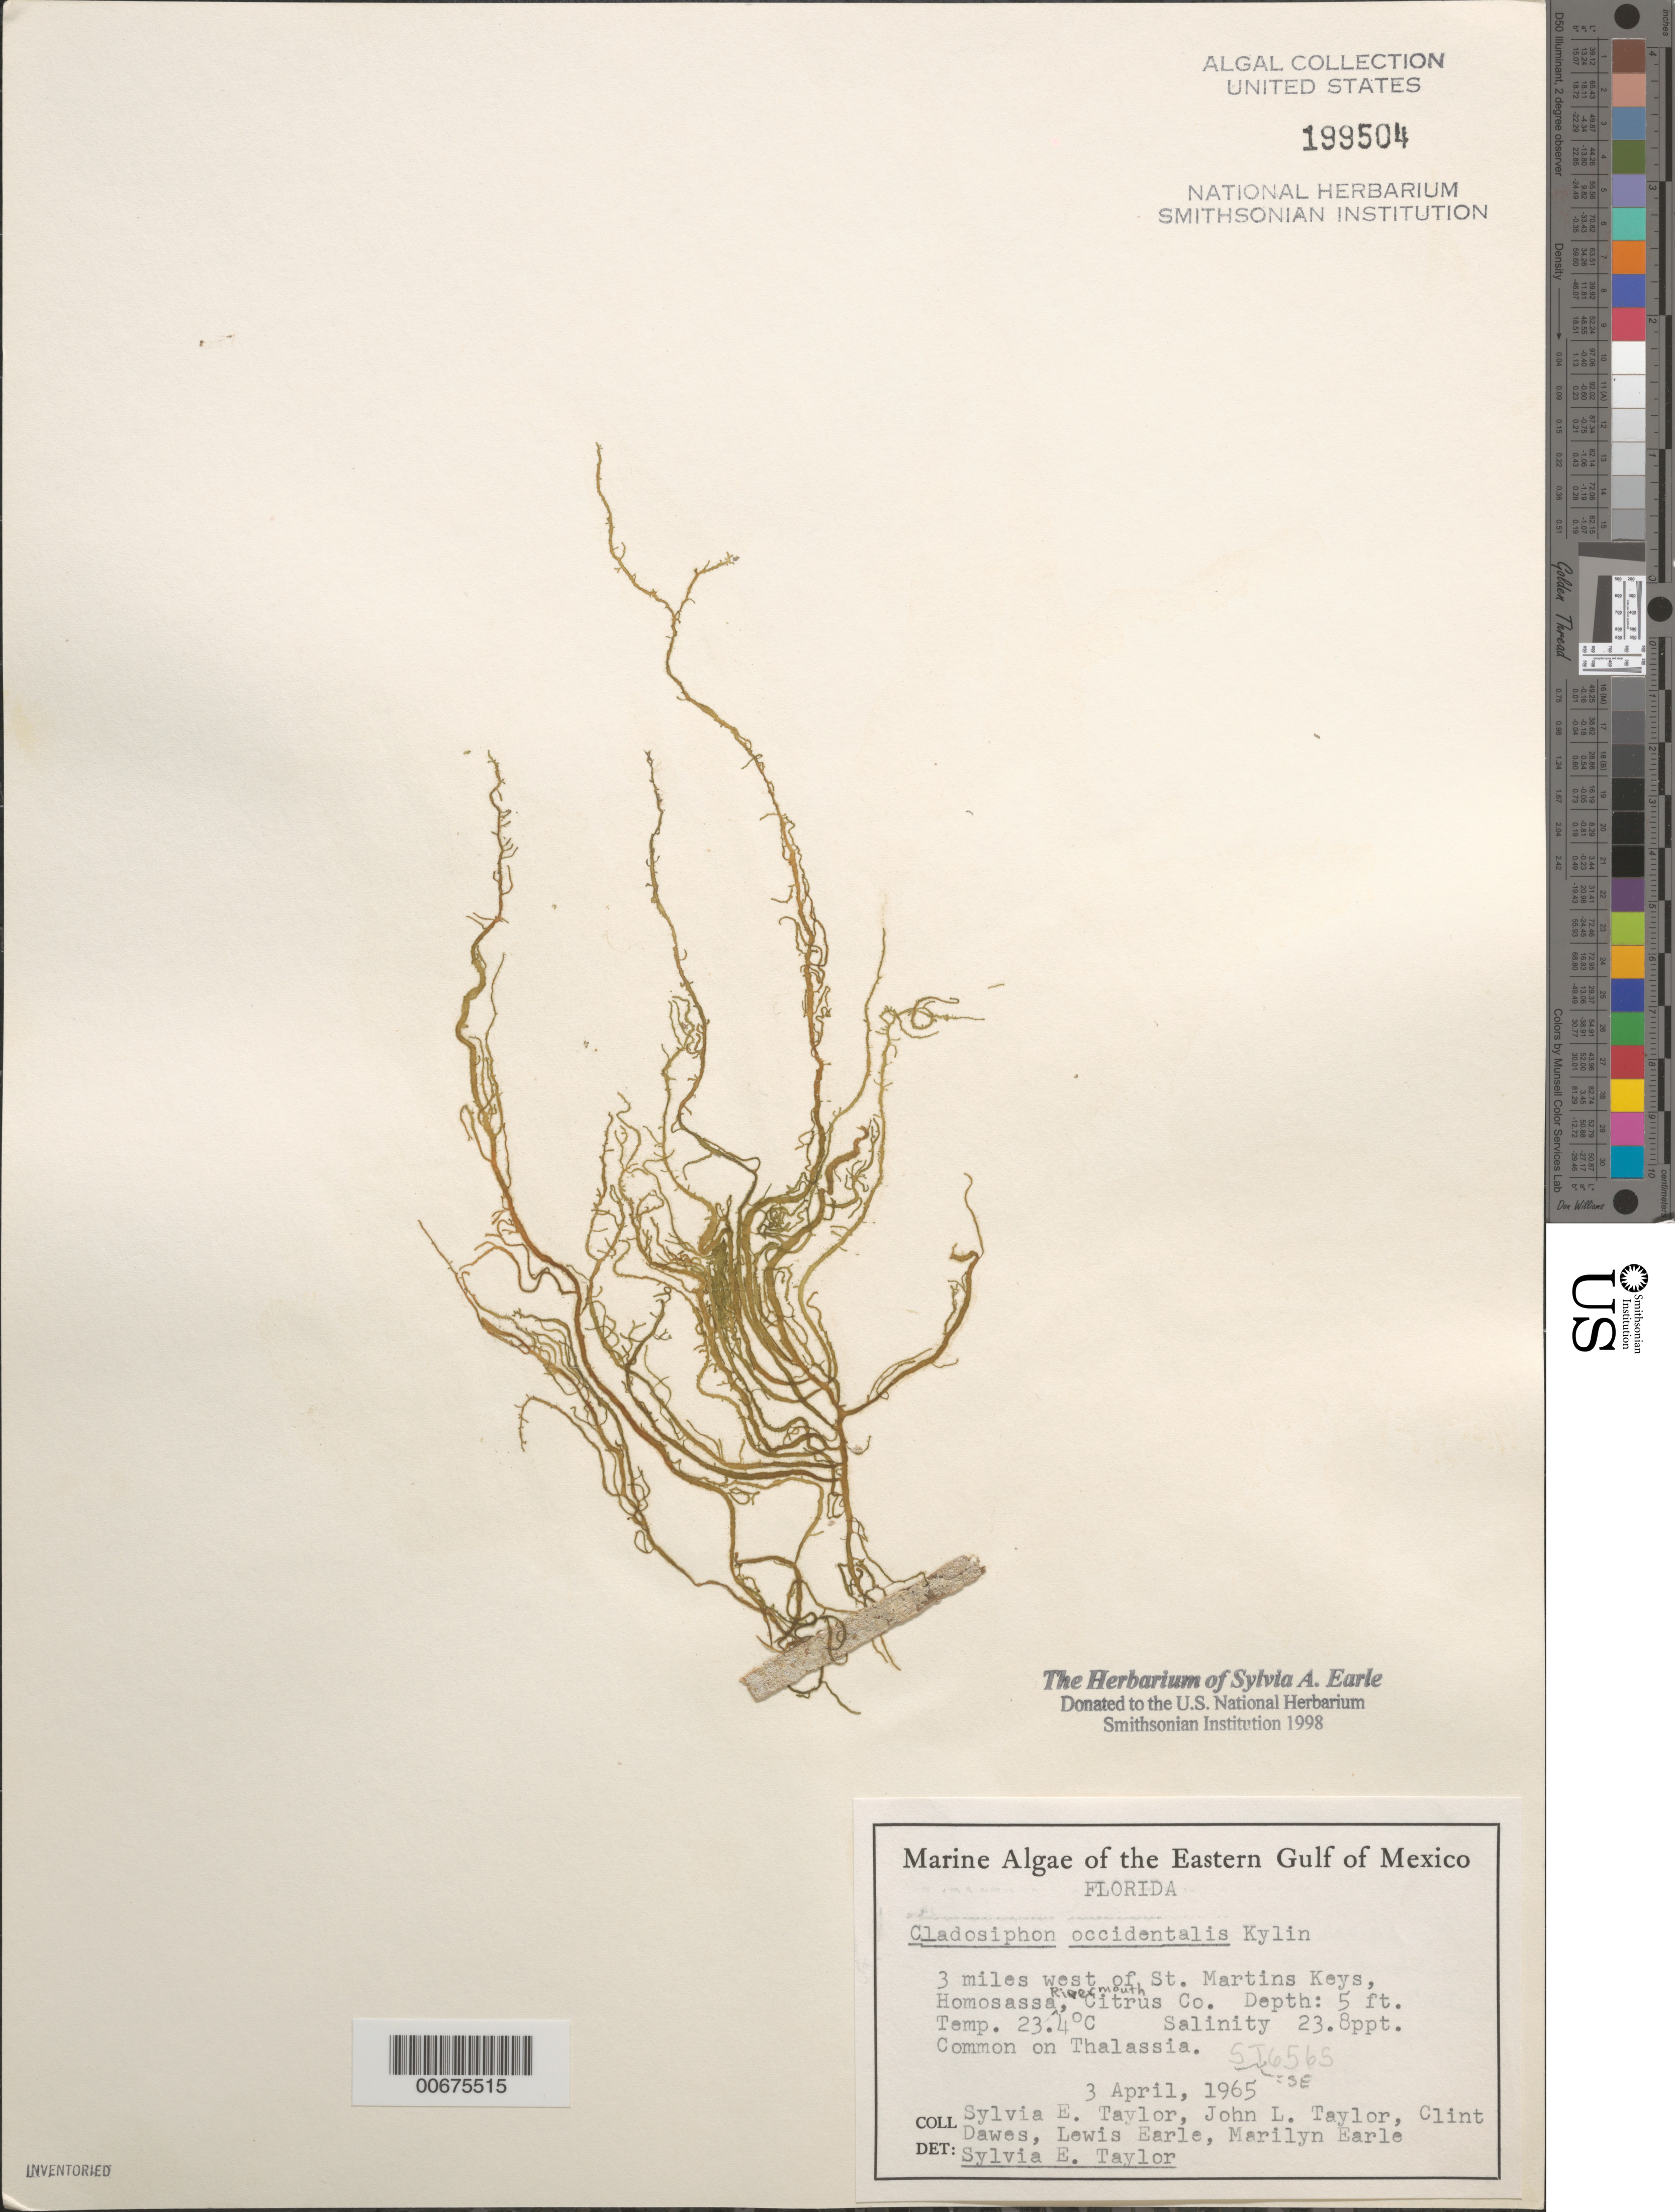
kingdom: Chromista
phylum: Ochrophyta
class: Phaeophyceae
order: Ectocarpales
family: Chordariaceae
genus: Cladosiphon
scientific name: Cladosiphon occidentalis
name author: Kylin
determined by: Earle, S. A.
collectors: S. A. Earle, J. L. Taylor, C. Dawes, L. Earle & M. Earle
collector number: SE 6565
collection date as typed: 03 Apr 1965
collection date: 1965-04-03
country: United States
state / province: Florida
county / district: Citrus County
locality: Homosassa River mouth, 3 miles west of St. Martins Keys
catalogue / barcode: US 199504